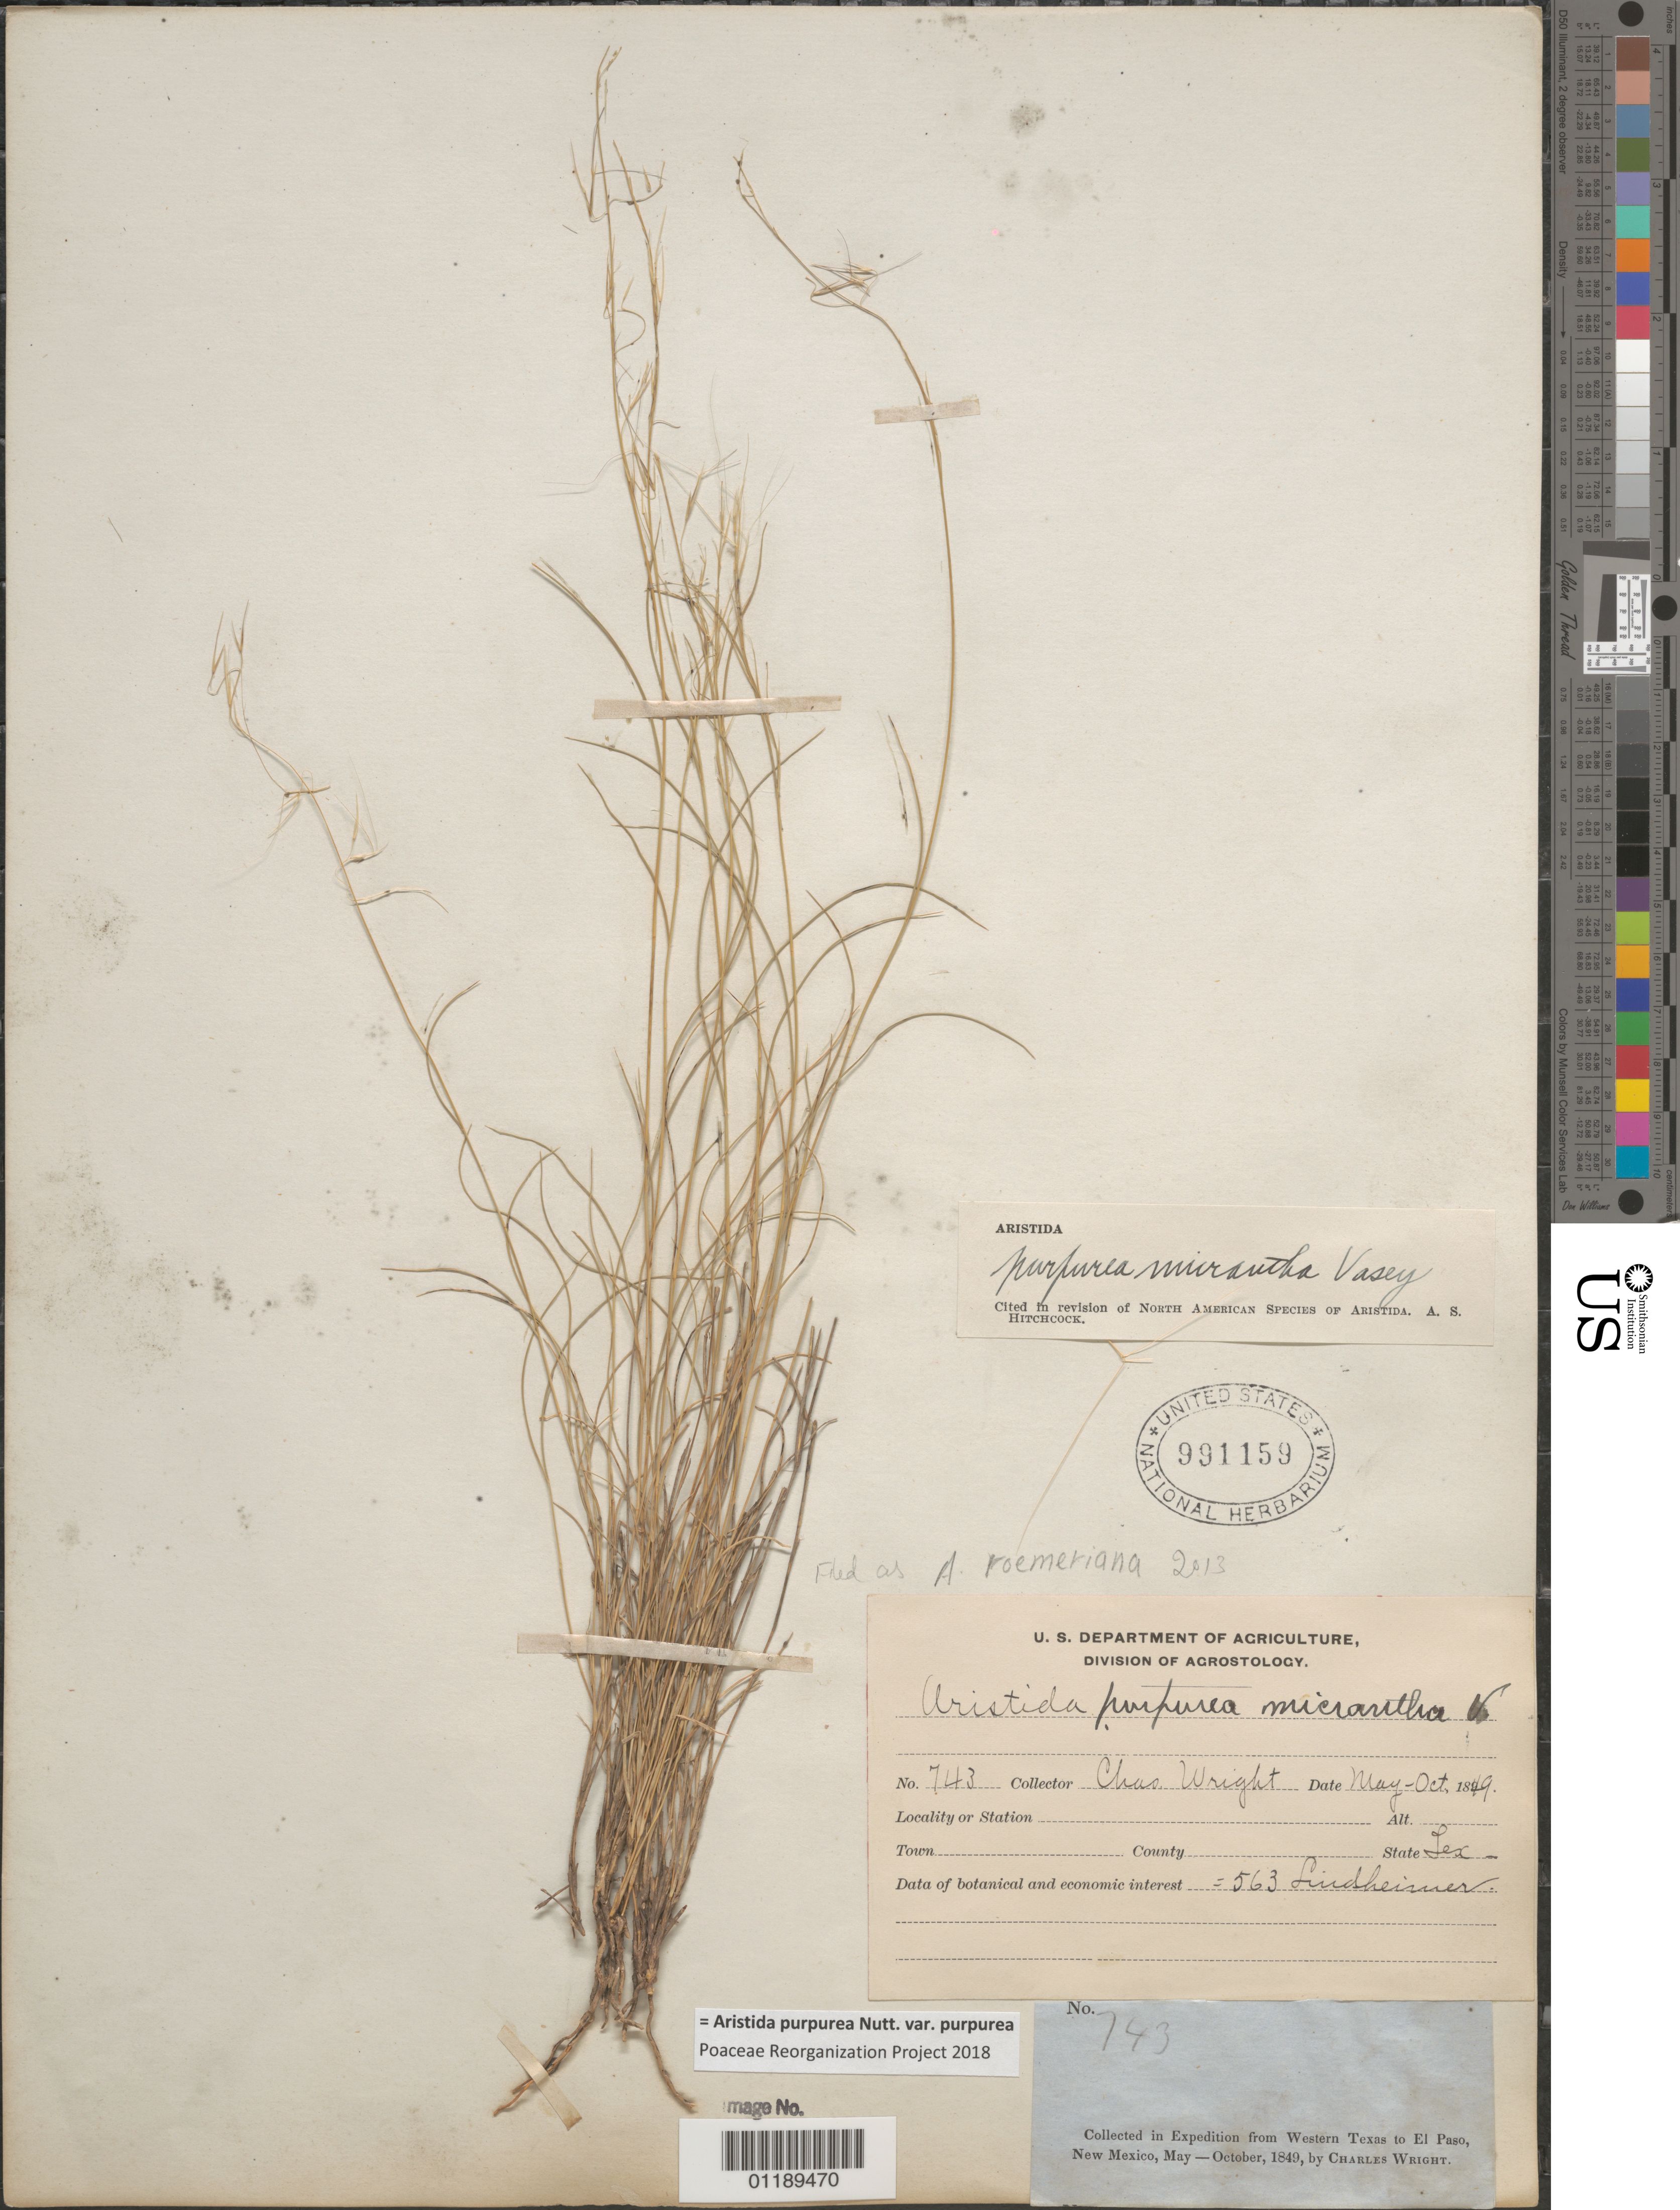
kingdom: Plantae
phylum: Tracheophyta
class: Liliopsida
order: Poales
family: Poaceae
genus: Aristida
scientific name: Aristida purpurea var. purpurea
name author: Nutt.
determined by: Poaceae Reorganization Project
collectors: C. Wright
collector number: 743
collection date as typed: May 1849 to -- Oct 1849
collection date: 1849-05/1849-10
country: United States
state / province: New Mexico / Texas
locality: W Texas to El Paso, New Mexico.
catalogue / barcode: US 991159